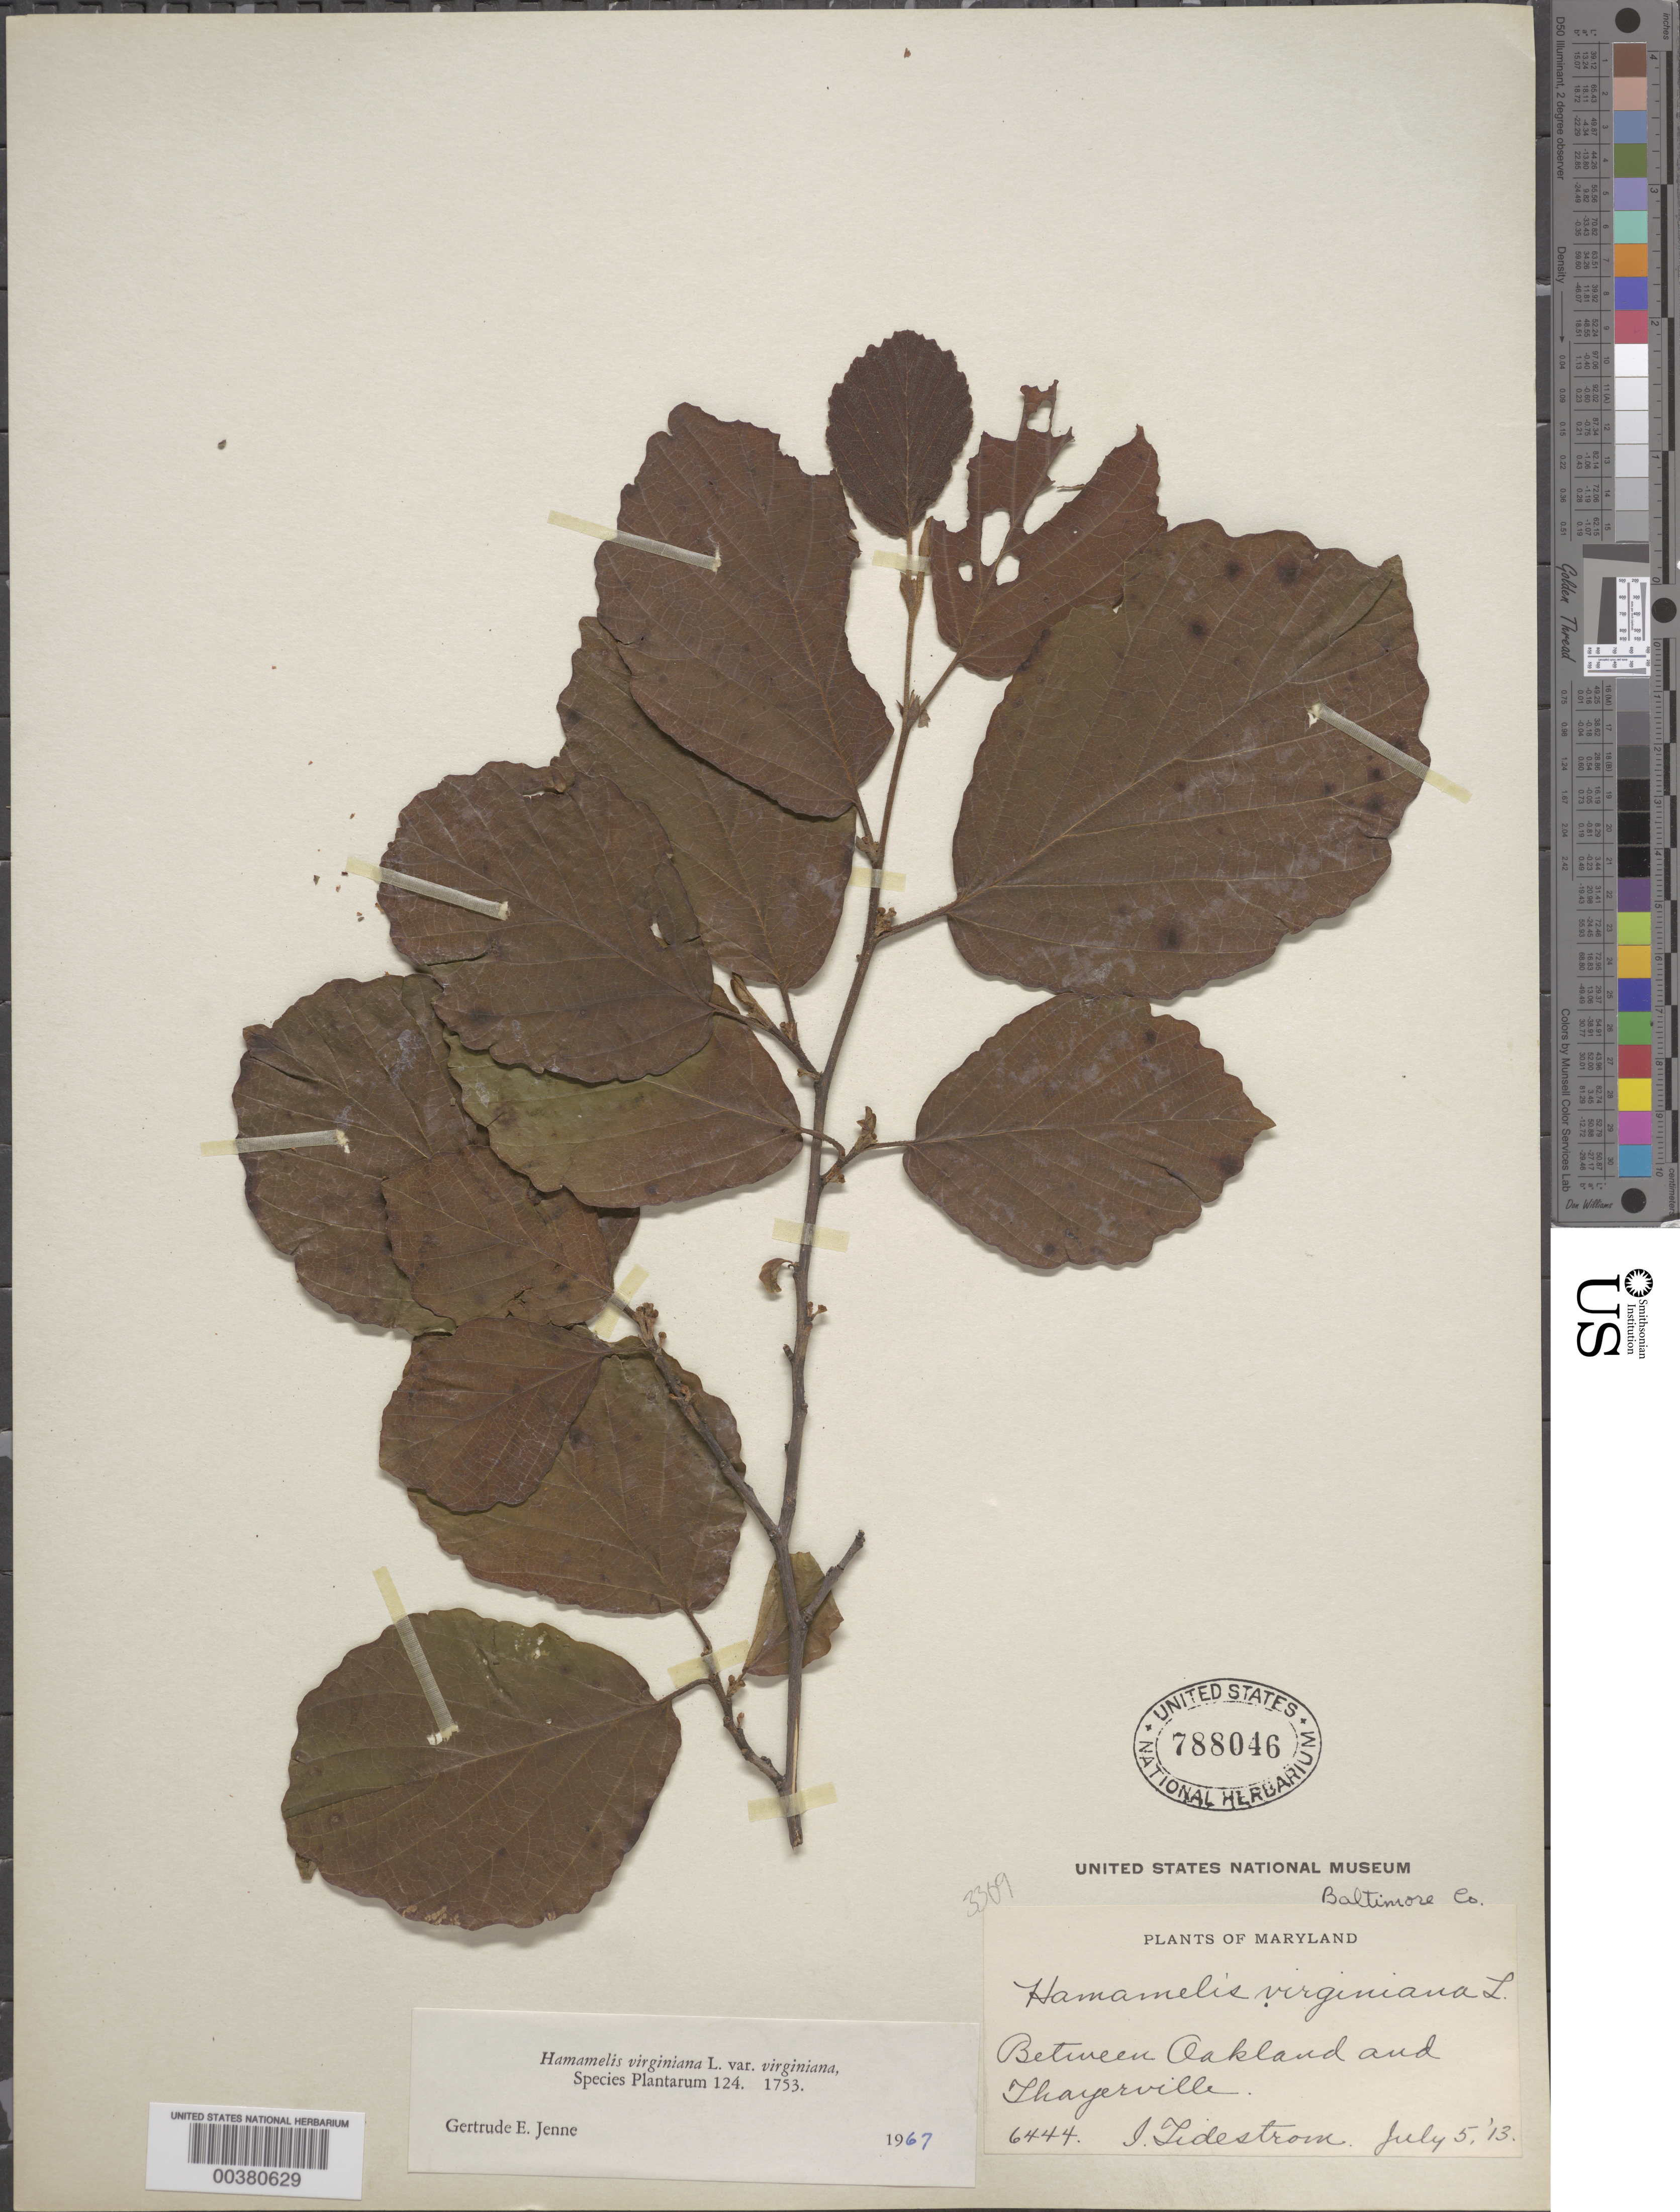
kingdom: Plantae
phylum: Tracheophyta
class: Magnoliopsida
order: Saxifragales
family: Hamamelidaceae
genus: Hamamelis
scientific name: Hamamelis virginiana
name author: L.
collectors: I. F. Tidestrom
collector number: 6444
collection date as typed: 05 Jul 1913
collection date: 1913-07-05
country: United States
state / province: Maryland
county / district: Garrett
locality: Between Oakland and Thayerville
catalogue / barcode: US 788046